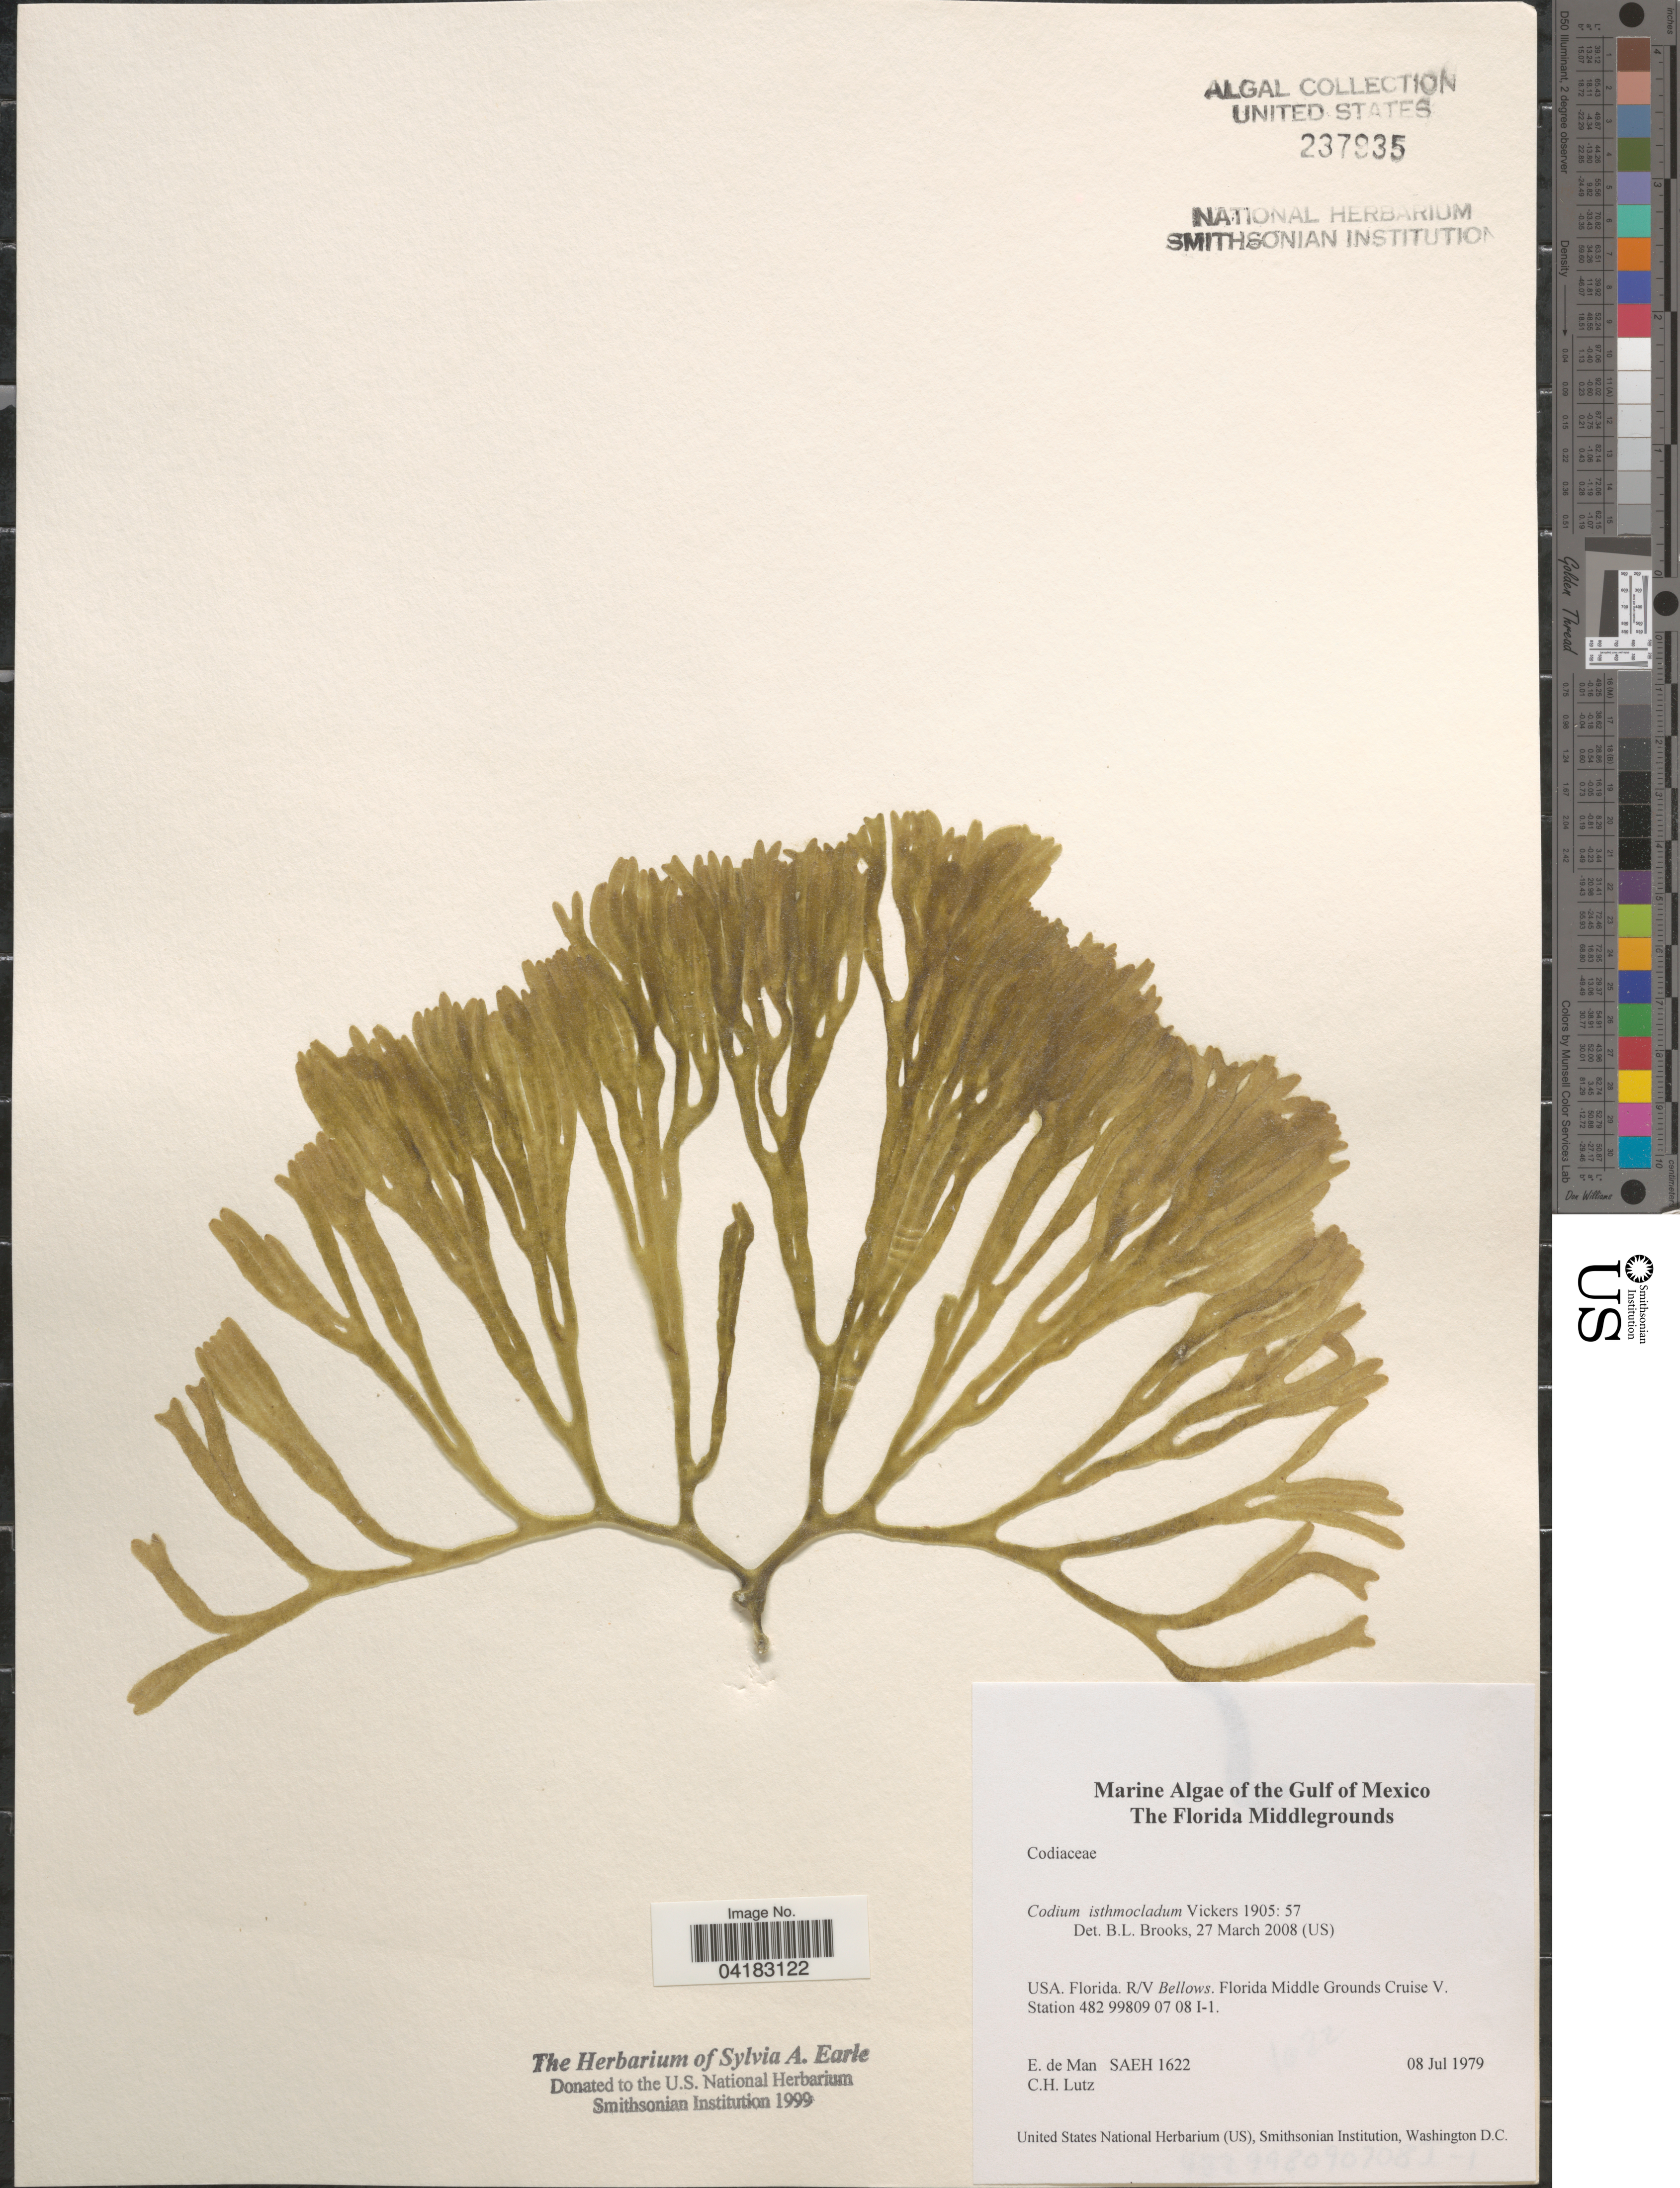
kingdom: Plantae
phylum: Chlorophyta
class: Ulvophyceae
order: Bryopsidales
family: Codiaceae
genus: Codium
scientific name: Codium isthmocladum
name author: Vickers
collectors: E. de Man & C. Lutz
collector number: SAEH1622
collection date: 1979-07-08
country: United States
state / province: Florida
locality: Gulf of Mexico. R/V Bellows. Florida Middle Grounds Cruise V. Station 482 998090 07 08 I-1.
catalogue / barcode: US 237935